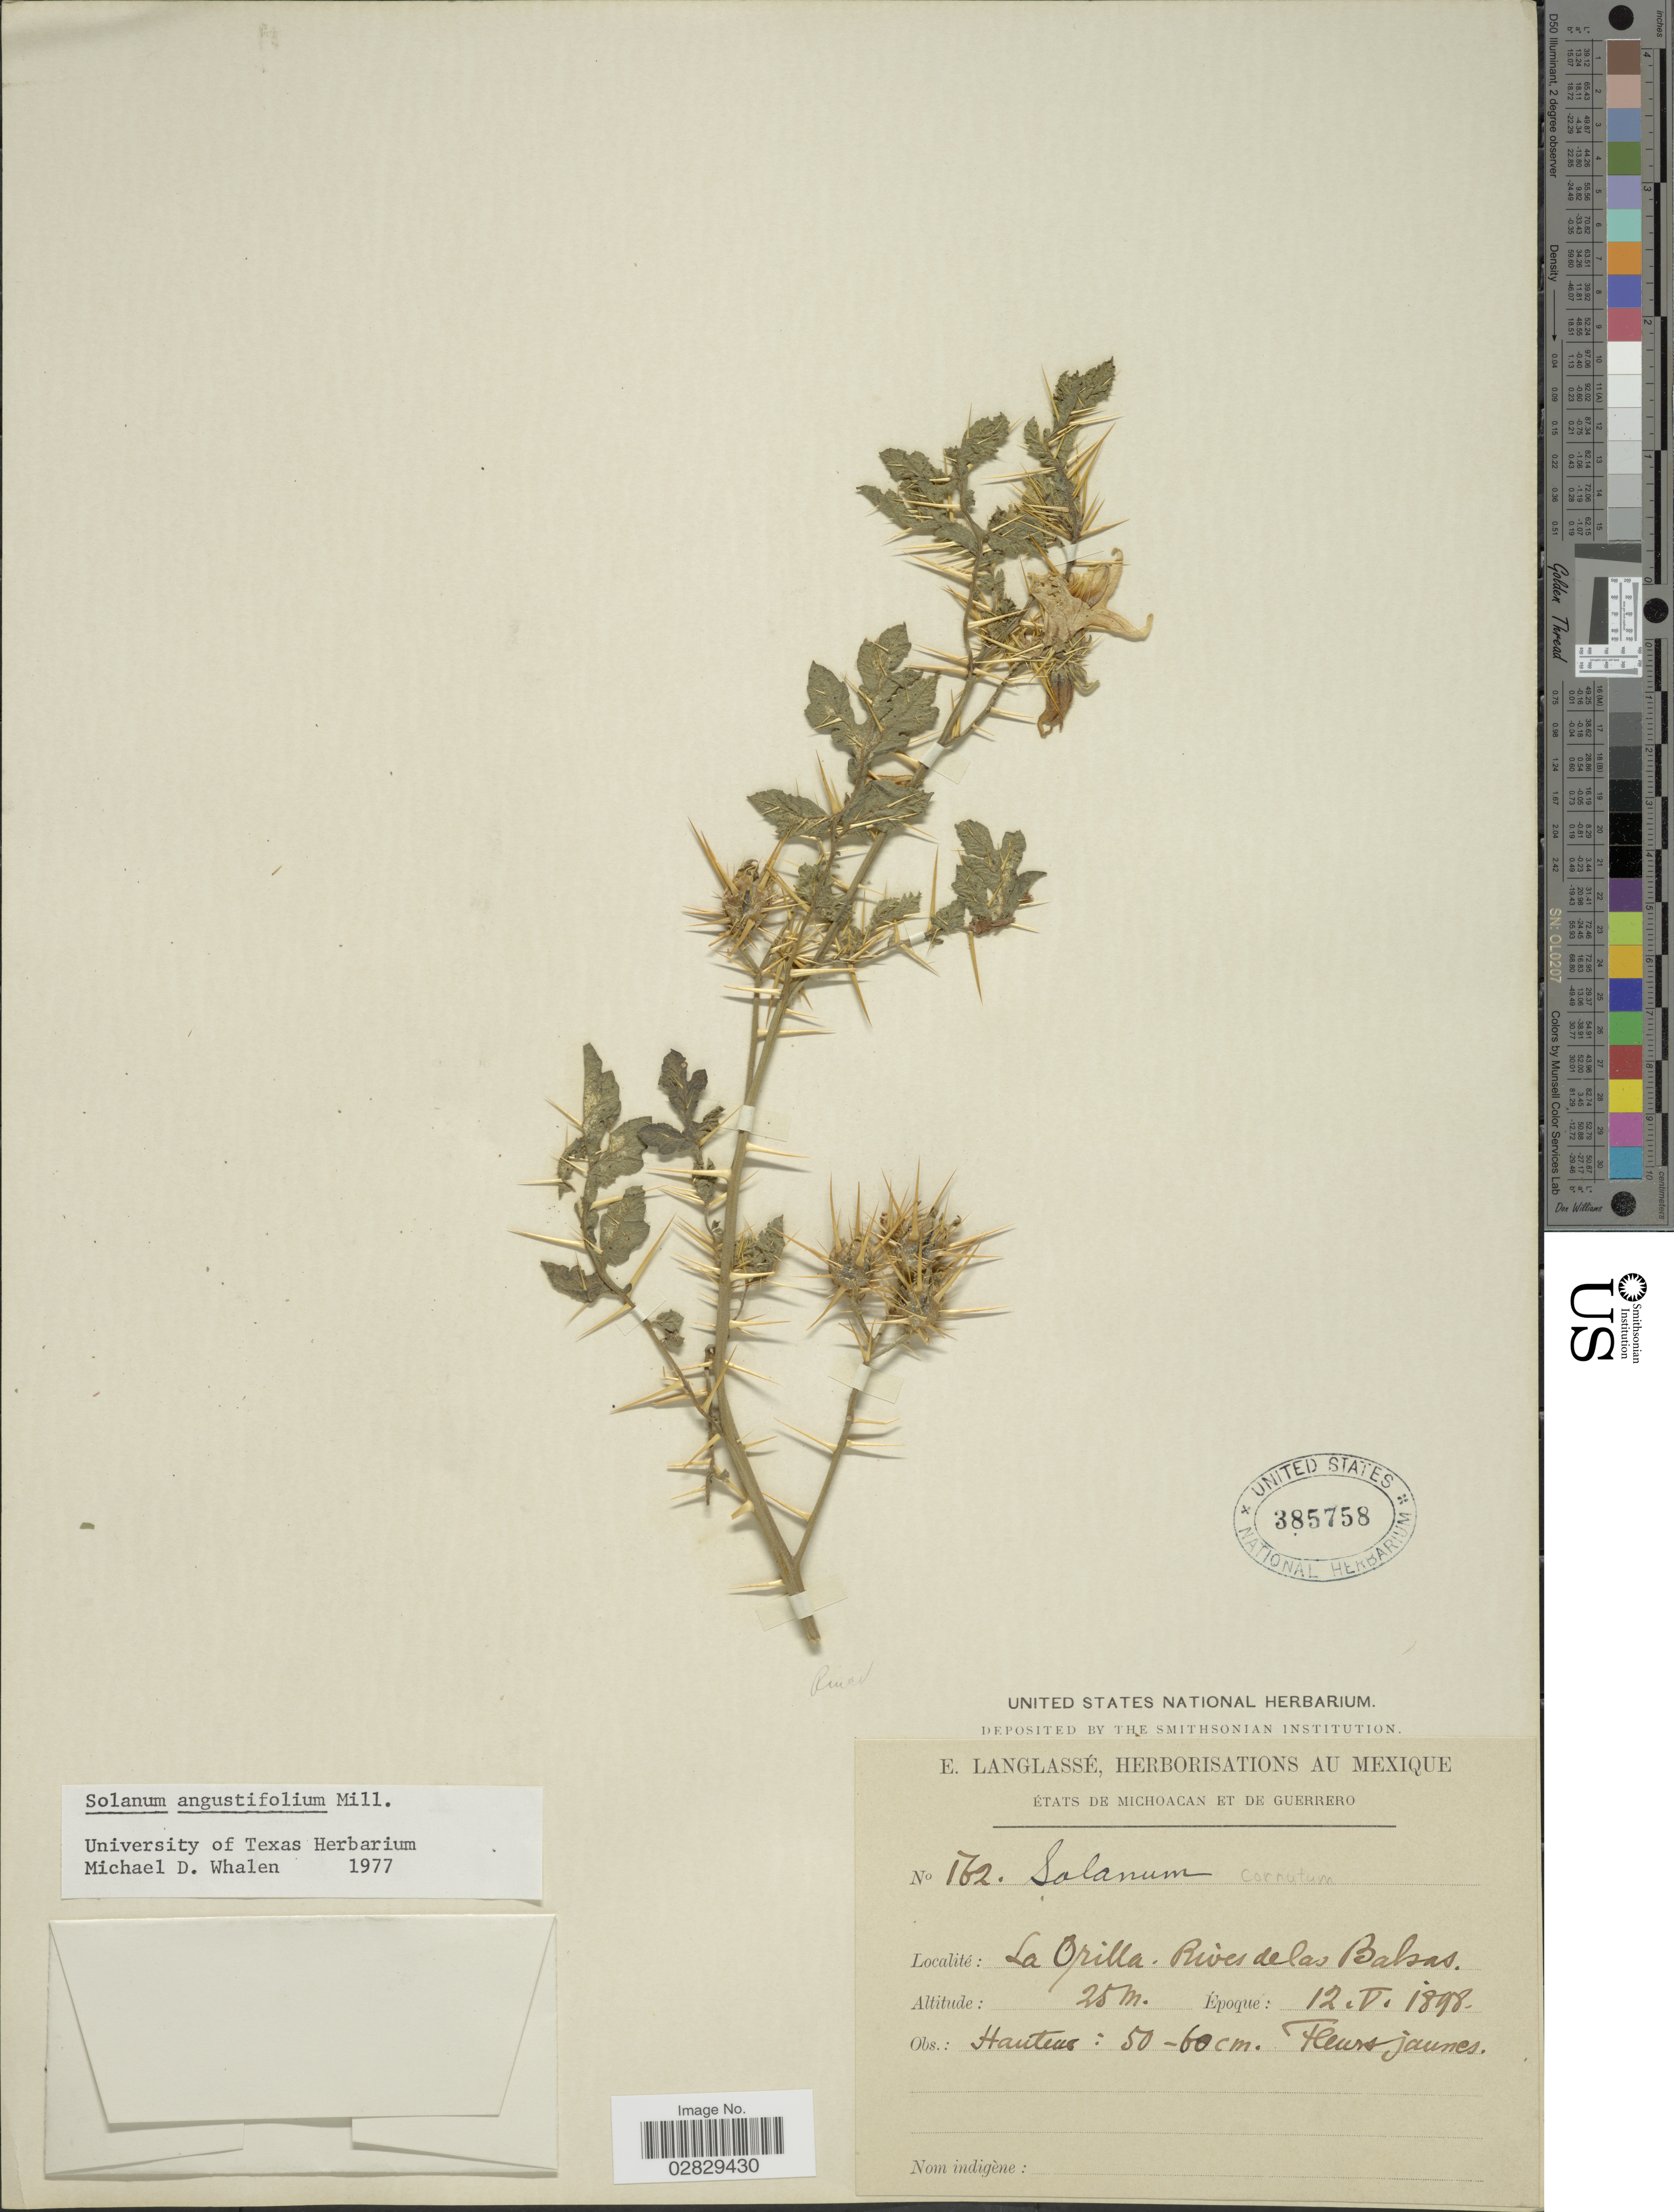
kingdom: Plantae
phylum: Tracheophyta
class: Magnoliopsida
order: Solanales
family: Solanaceae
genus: Solanum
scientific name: Solanum angustifolium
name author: Mill.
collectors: E. Langlassé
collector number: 162*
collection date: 1898-05-12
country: Mexico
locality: États de Michoacan et de Guerrero. La Orilla. Rives de las Balsas.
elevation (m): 25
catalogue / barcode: US 385758